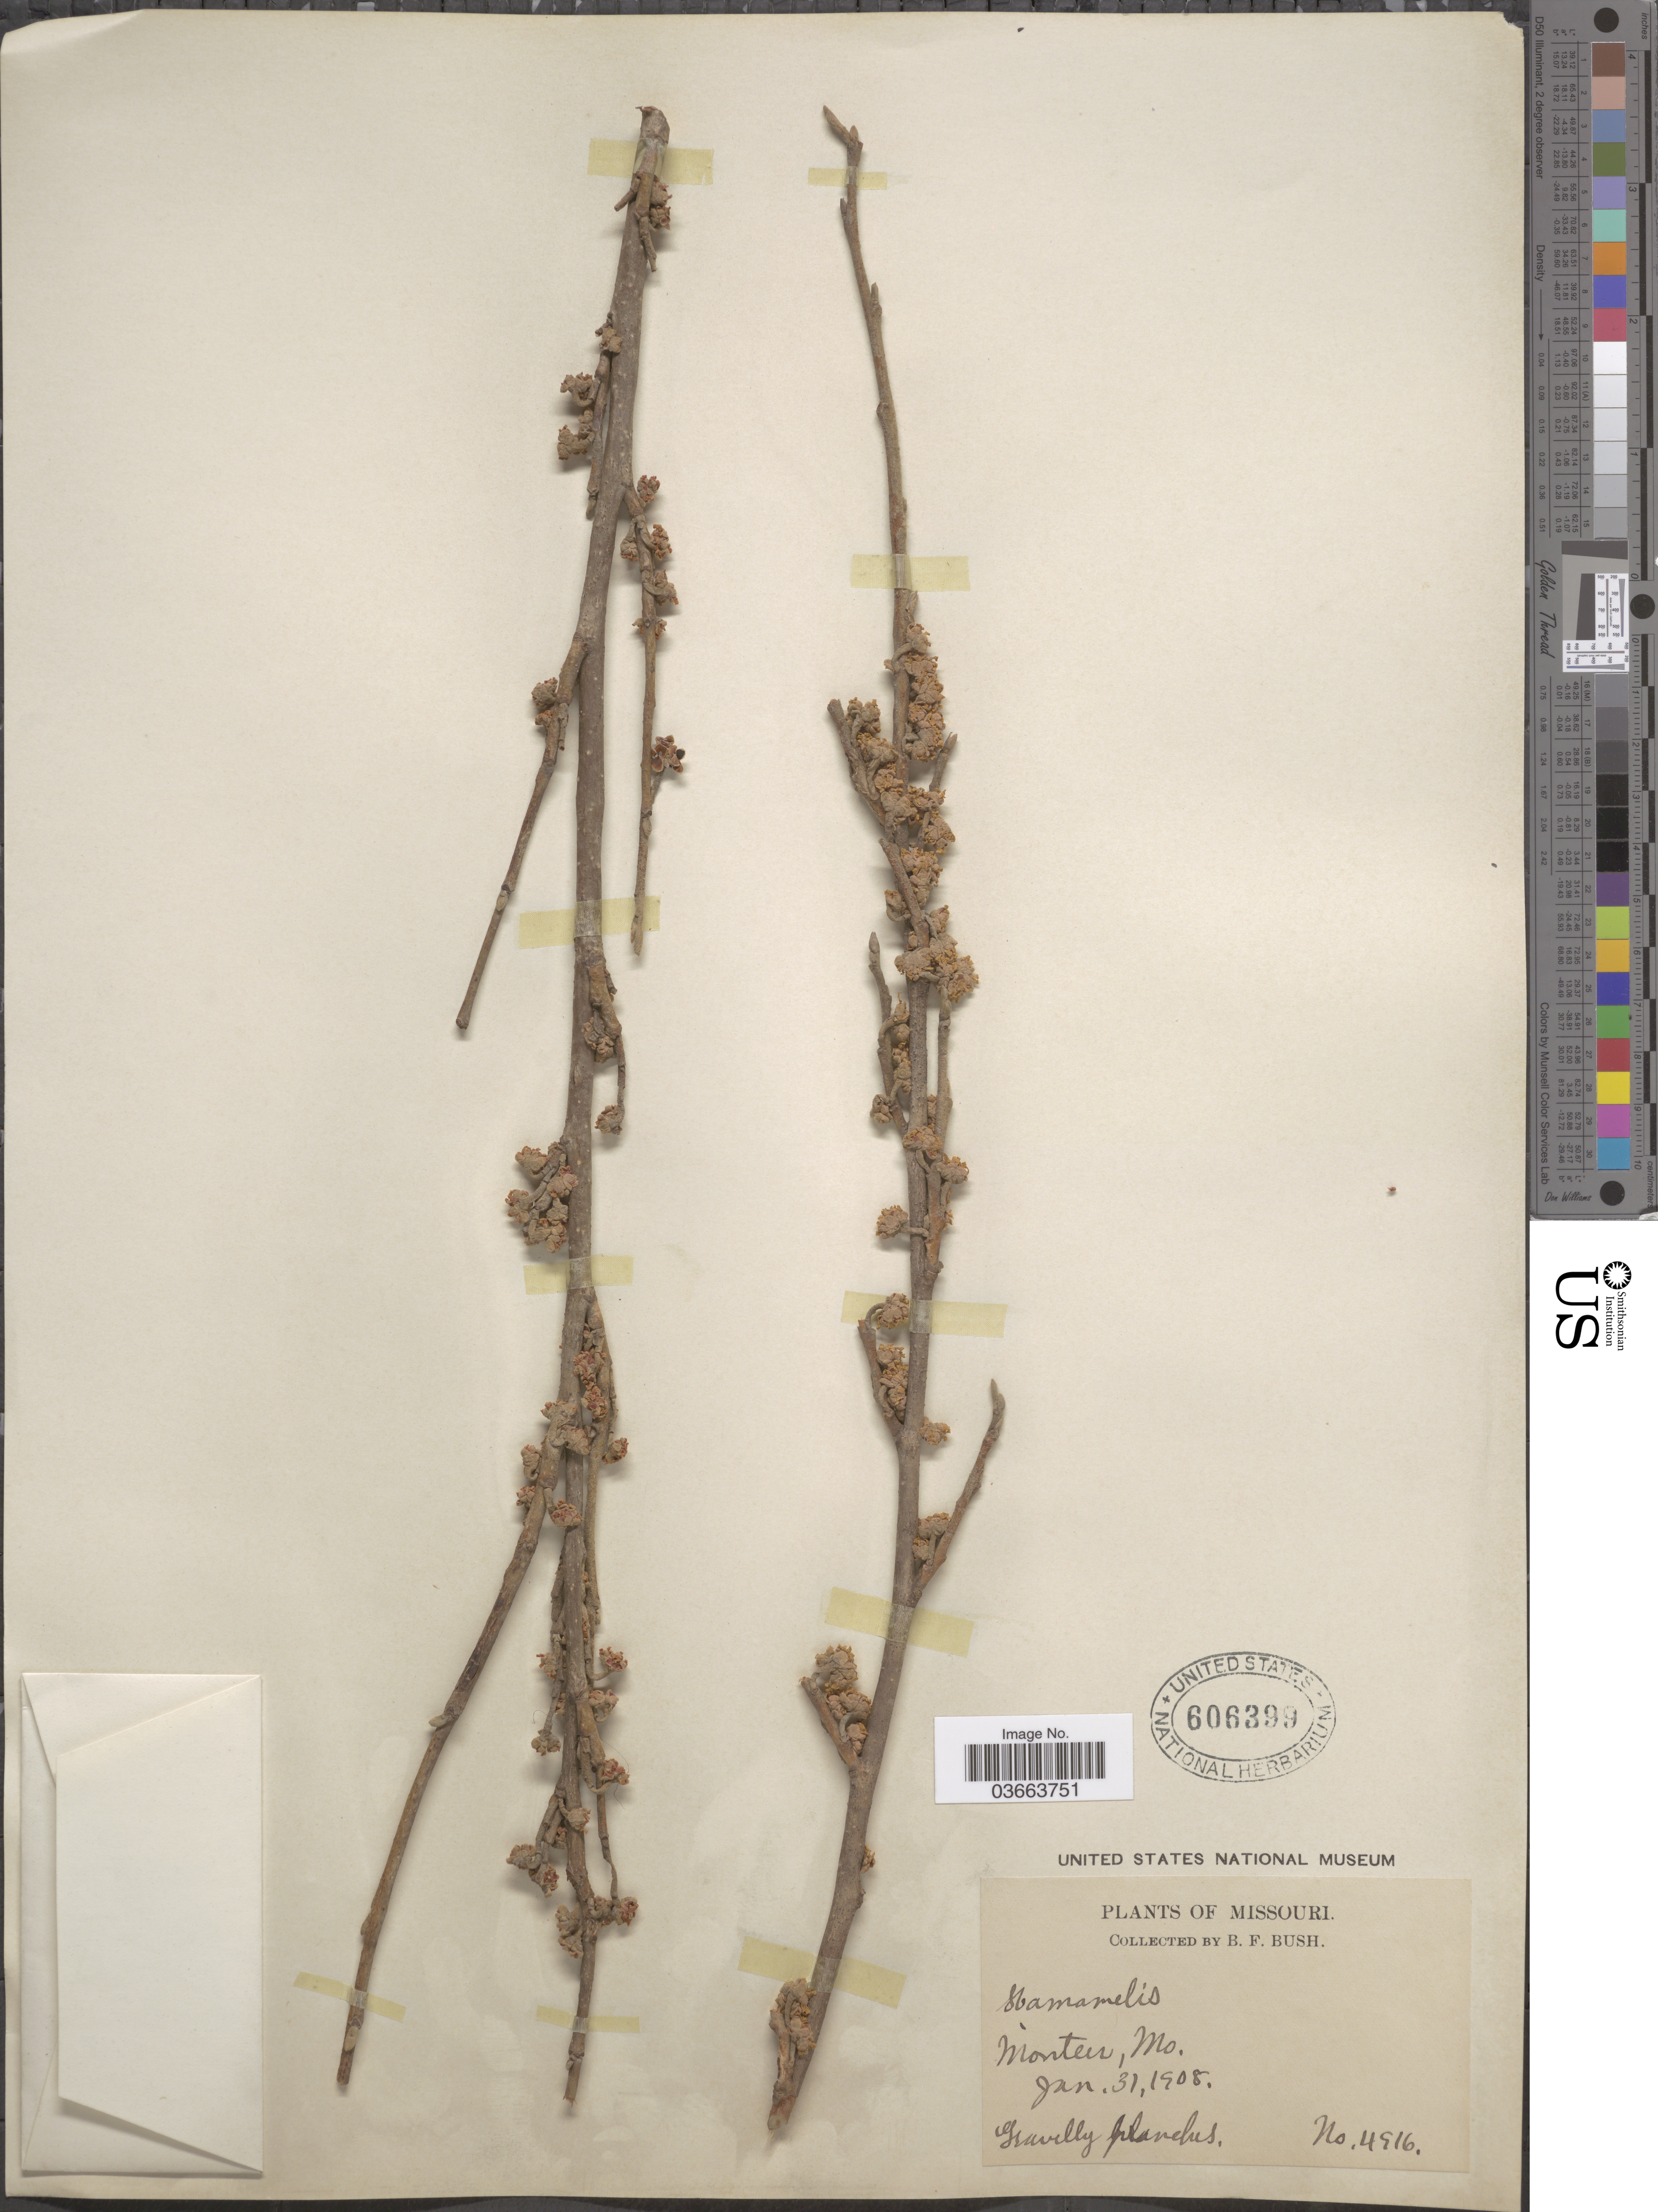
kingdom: Plantae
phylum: Tracheophyta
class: Magnoliopsida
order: Saxifragales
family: Hamamelidaceae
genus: Hamamelis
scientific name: Hamamelis vernalis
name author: Sarg.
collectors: B. F. Bush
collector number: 4916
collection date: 1908-01-31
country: United States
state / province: Missouri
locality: Monteer.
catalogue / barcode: US 606399